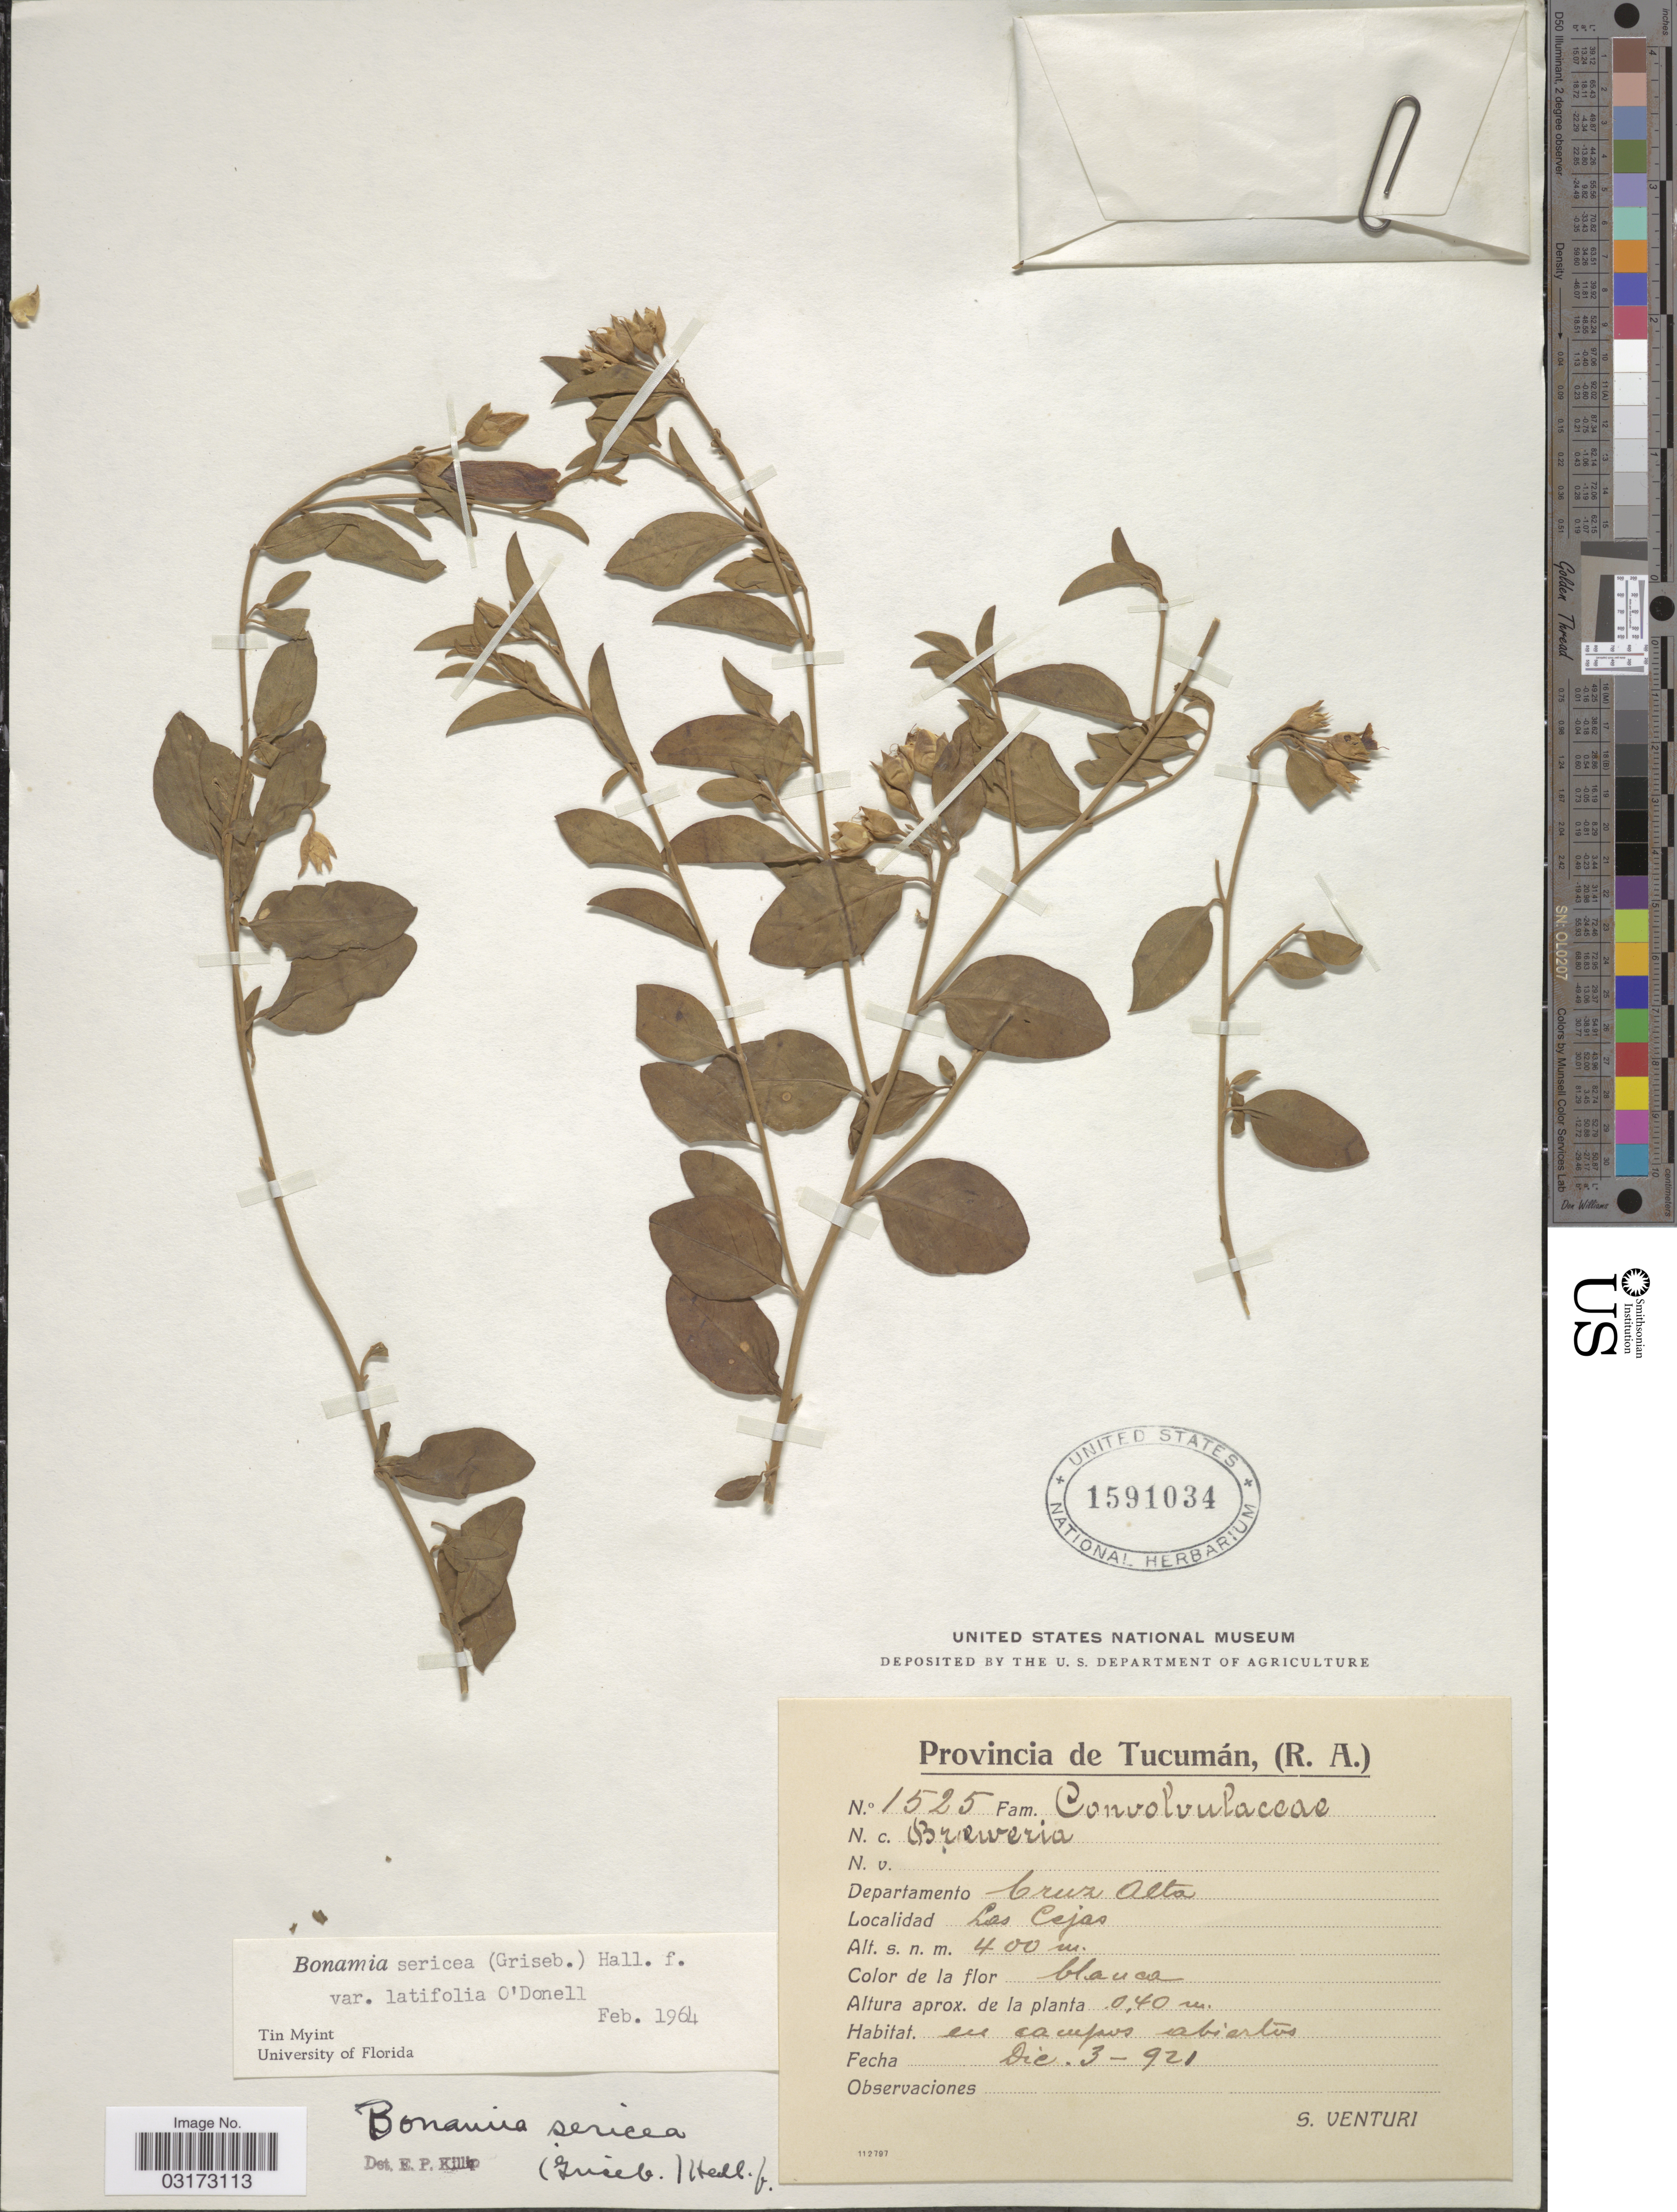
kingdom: Plantae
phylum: Tracheophyta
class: Magnoliopsida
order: Solanales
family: Convolvulaceae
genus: Bonamia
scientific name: Bonamia sericea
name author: (Griseb.) Hallier f.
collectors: S. Venturi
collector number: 1525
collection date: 1921-12-03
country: Argentina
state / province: Tucuman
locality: Provincia de Tucumán, (R. A.). Departamento Cruz Alta. Las Cejas.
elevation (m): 400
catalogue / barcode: US 1591034